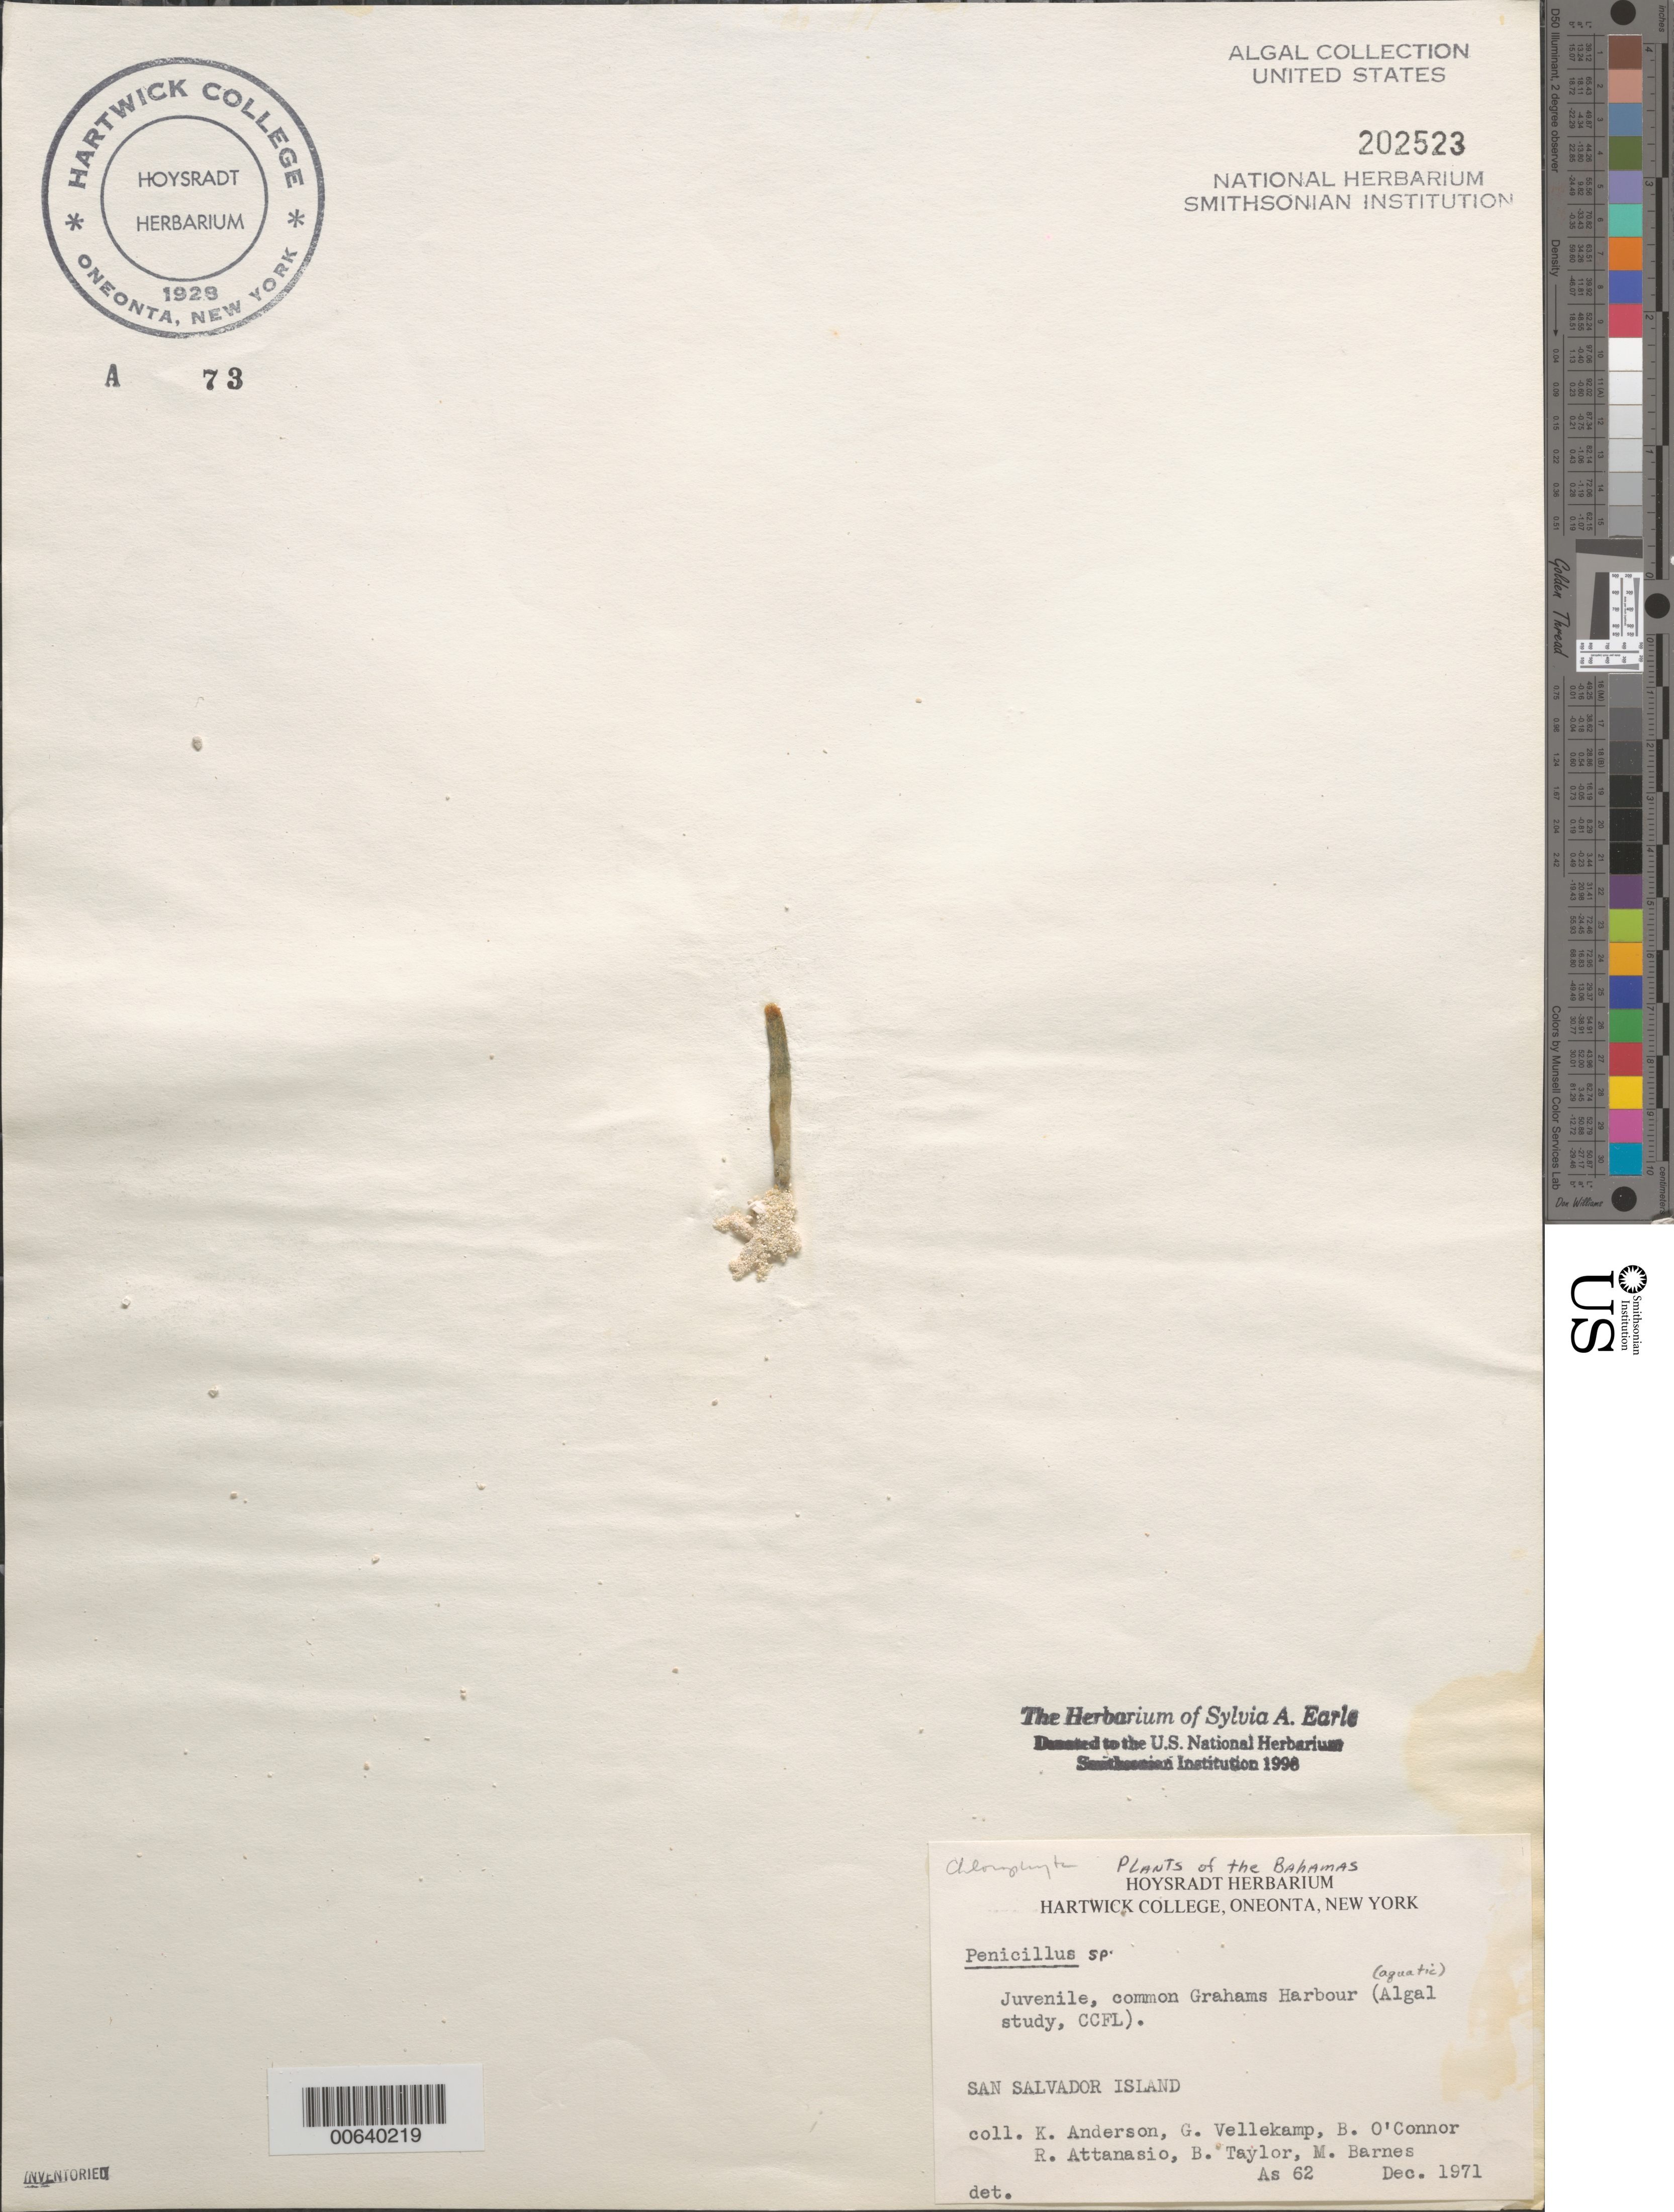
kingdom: Plantae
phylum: Chlorophyta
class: Ulvophyceae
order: Bryopsidales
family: Udoteaceae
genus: Penicillus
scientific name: Penicillus sp.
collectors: K. Anderson, G. Vellekamp, B. O'Connor, R. Attanasio, B. Taylor & M. Barnes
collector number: As 62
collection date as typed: Dec 1971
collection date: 1971-12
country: Bahamas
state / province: San Salvador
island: San Salvador Island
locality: Grahams Harbour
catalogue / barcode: US 202523